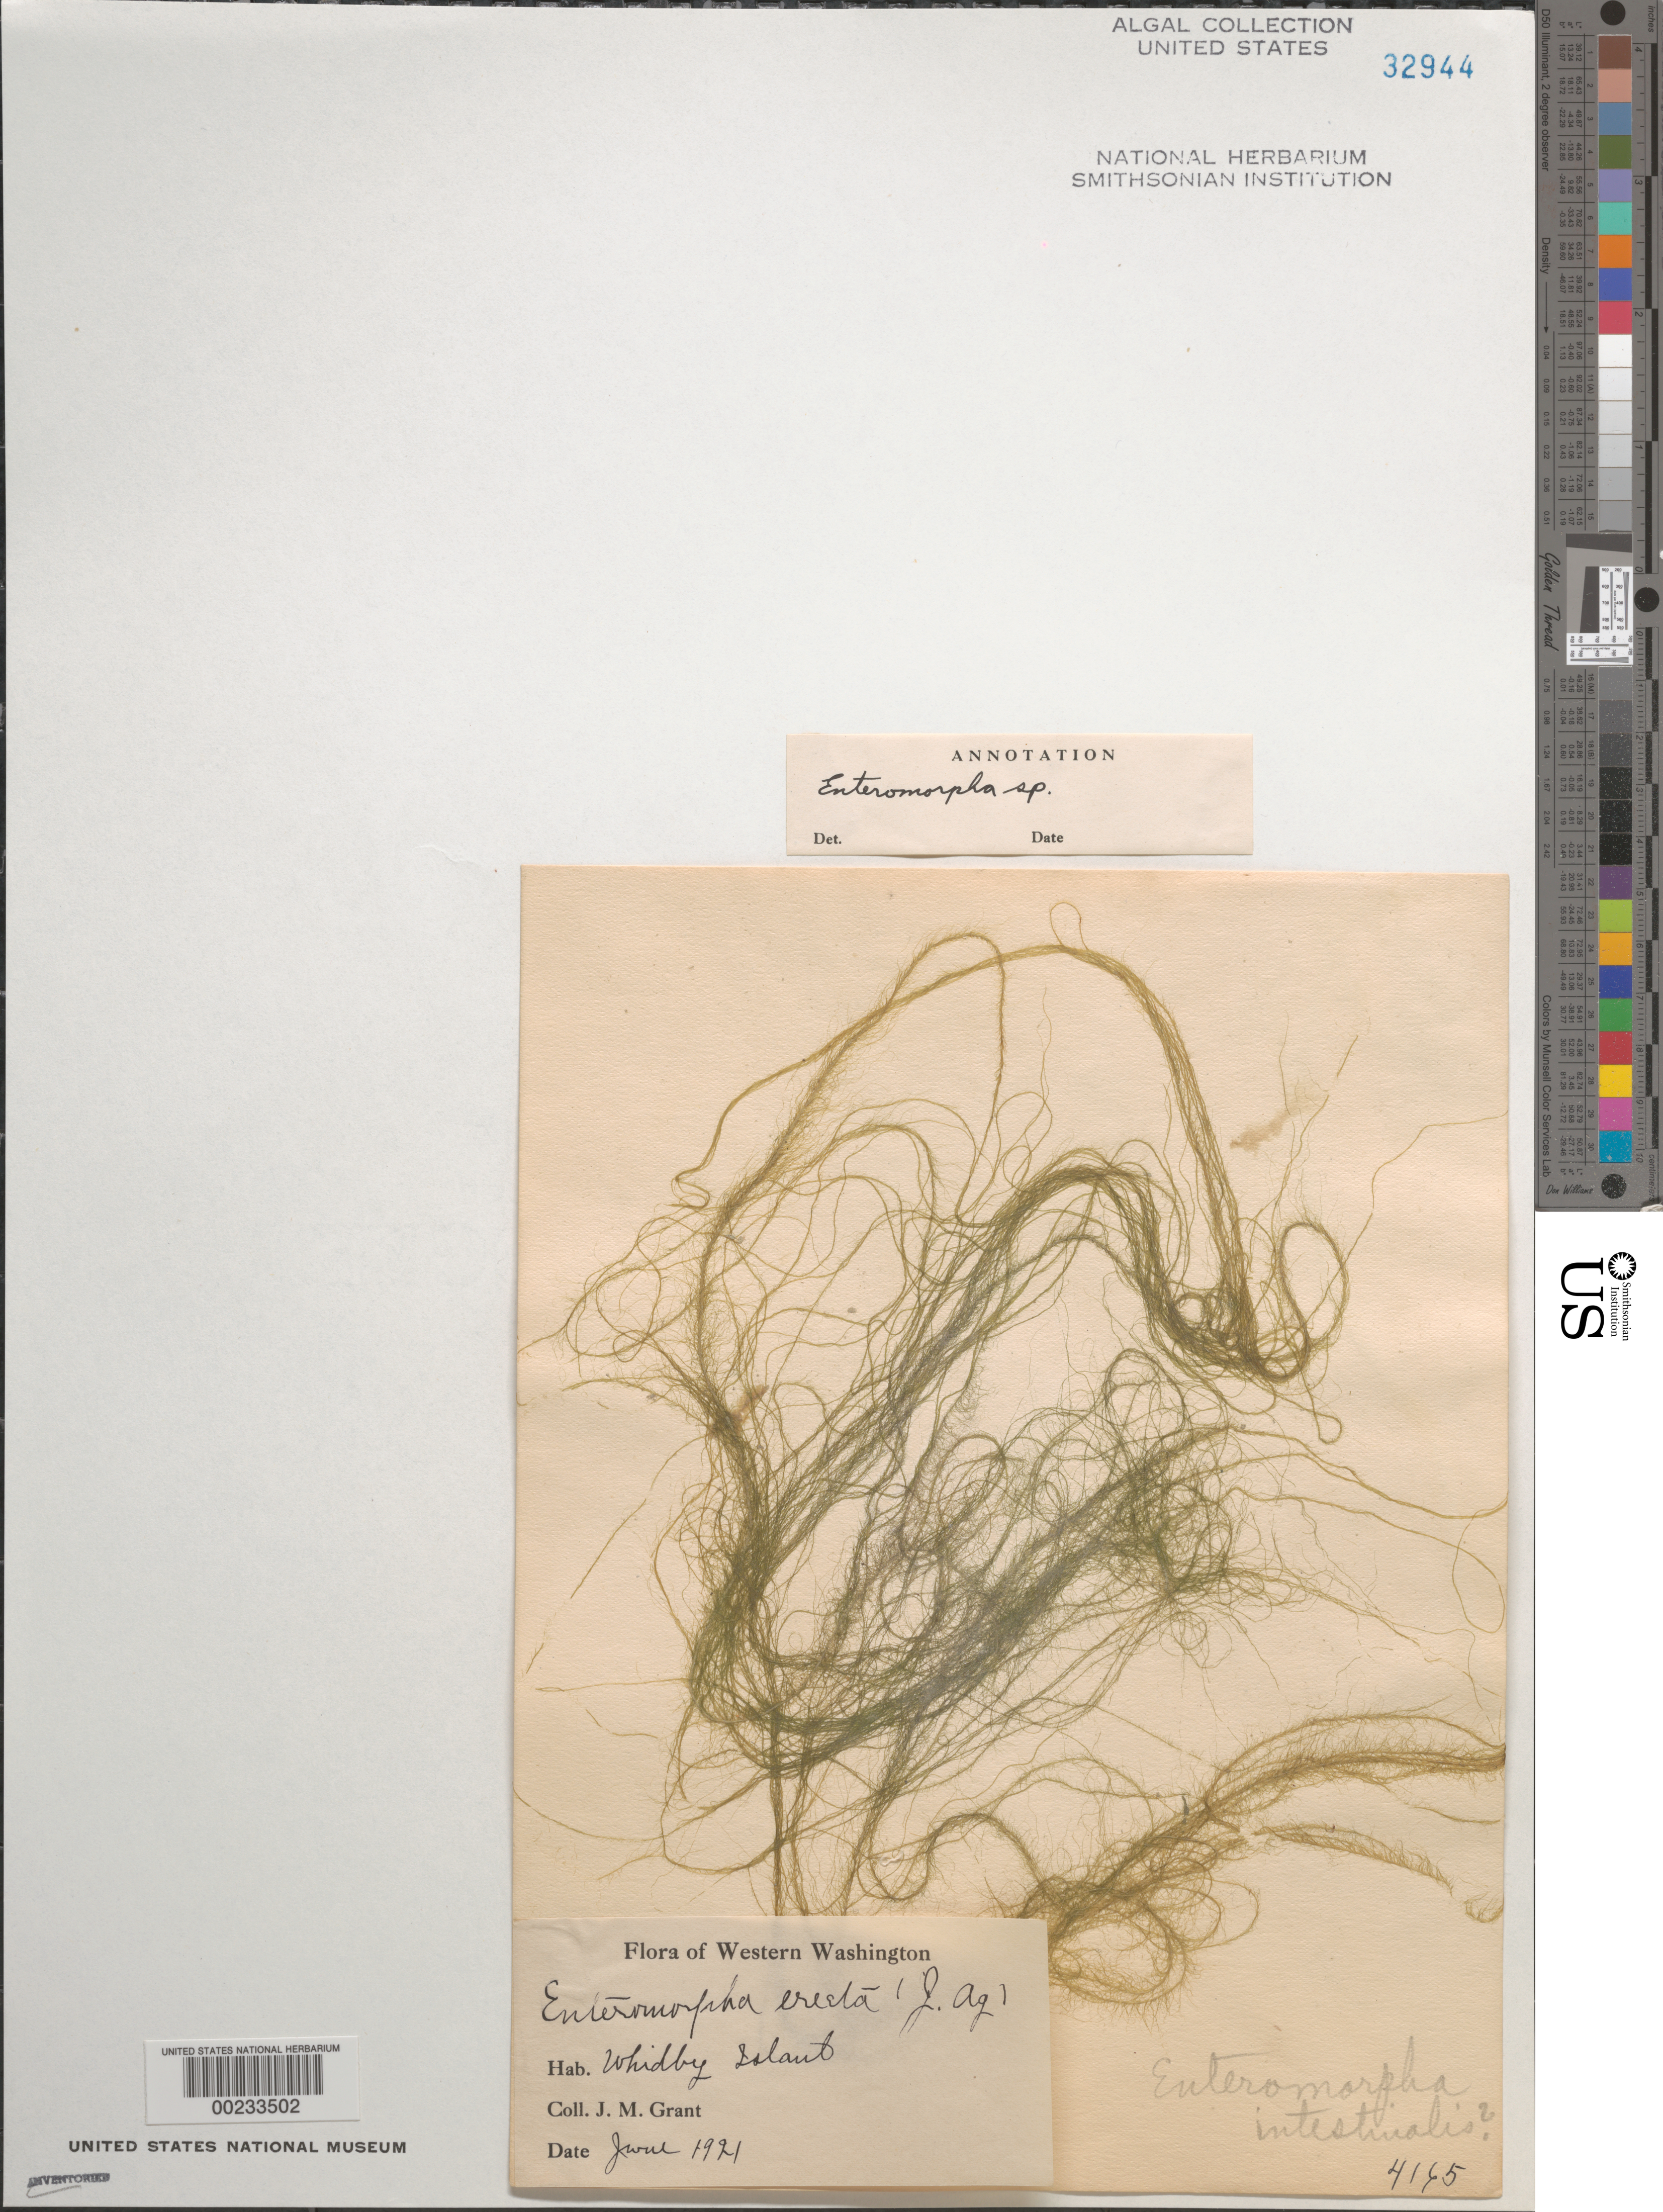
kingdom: Plantae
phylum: Chlorophyta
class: Ulvophyceae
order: Ulvales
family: Ulvaceae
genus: Ulva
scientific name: Ulva sp.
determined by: Algae name updating Project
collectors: J. M. Grant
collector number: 4165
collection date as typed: Jun 1921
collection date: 1921-06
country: United States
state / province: Washington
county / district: Island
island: Whidbey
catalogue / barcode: US 32944